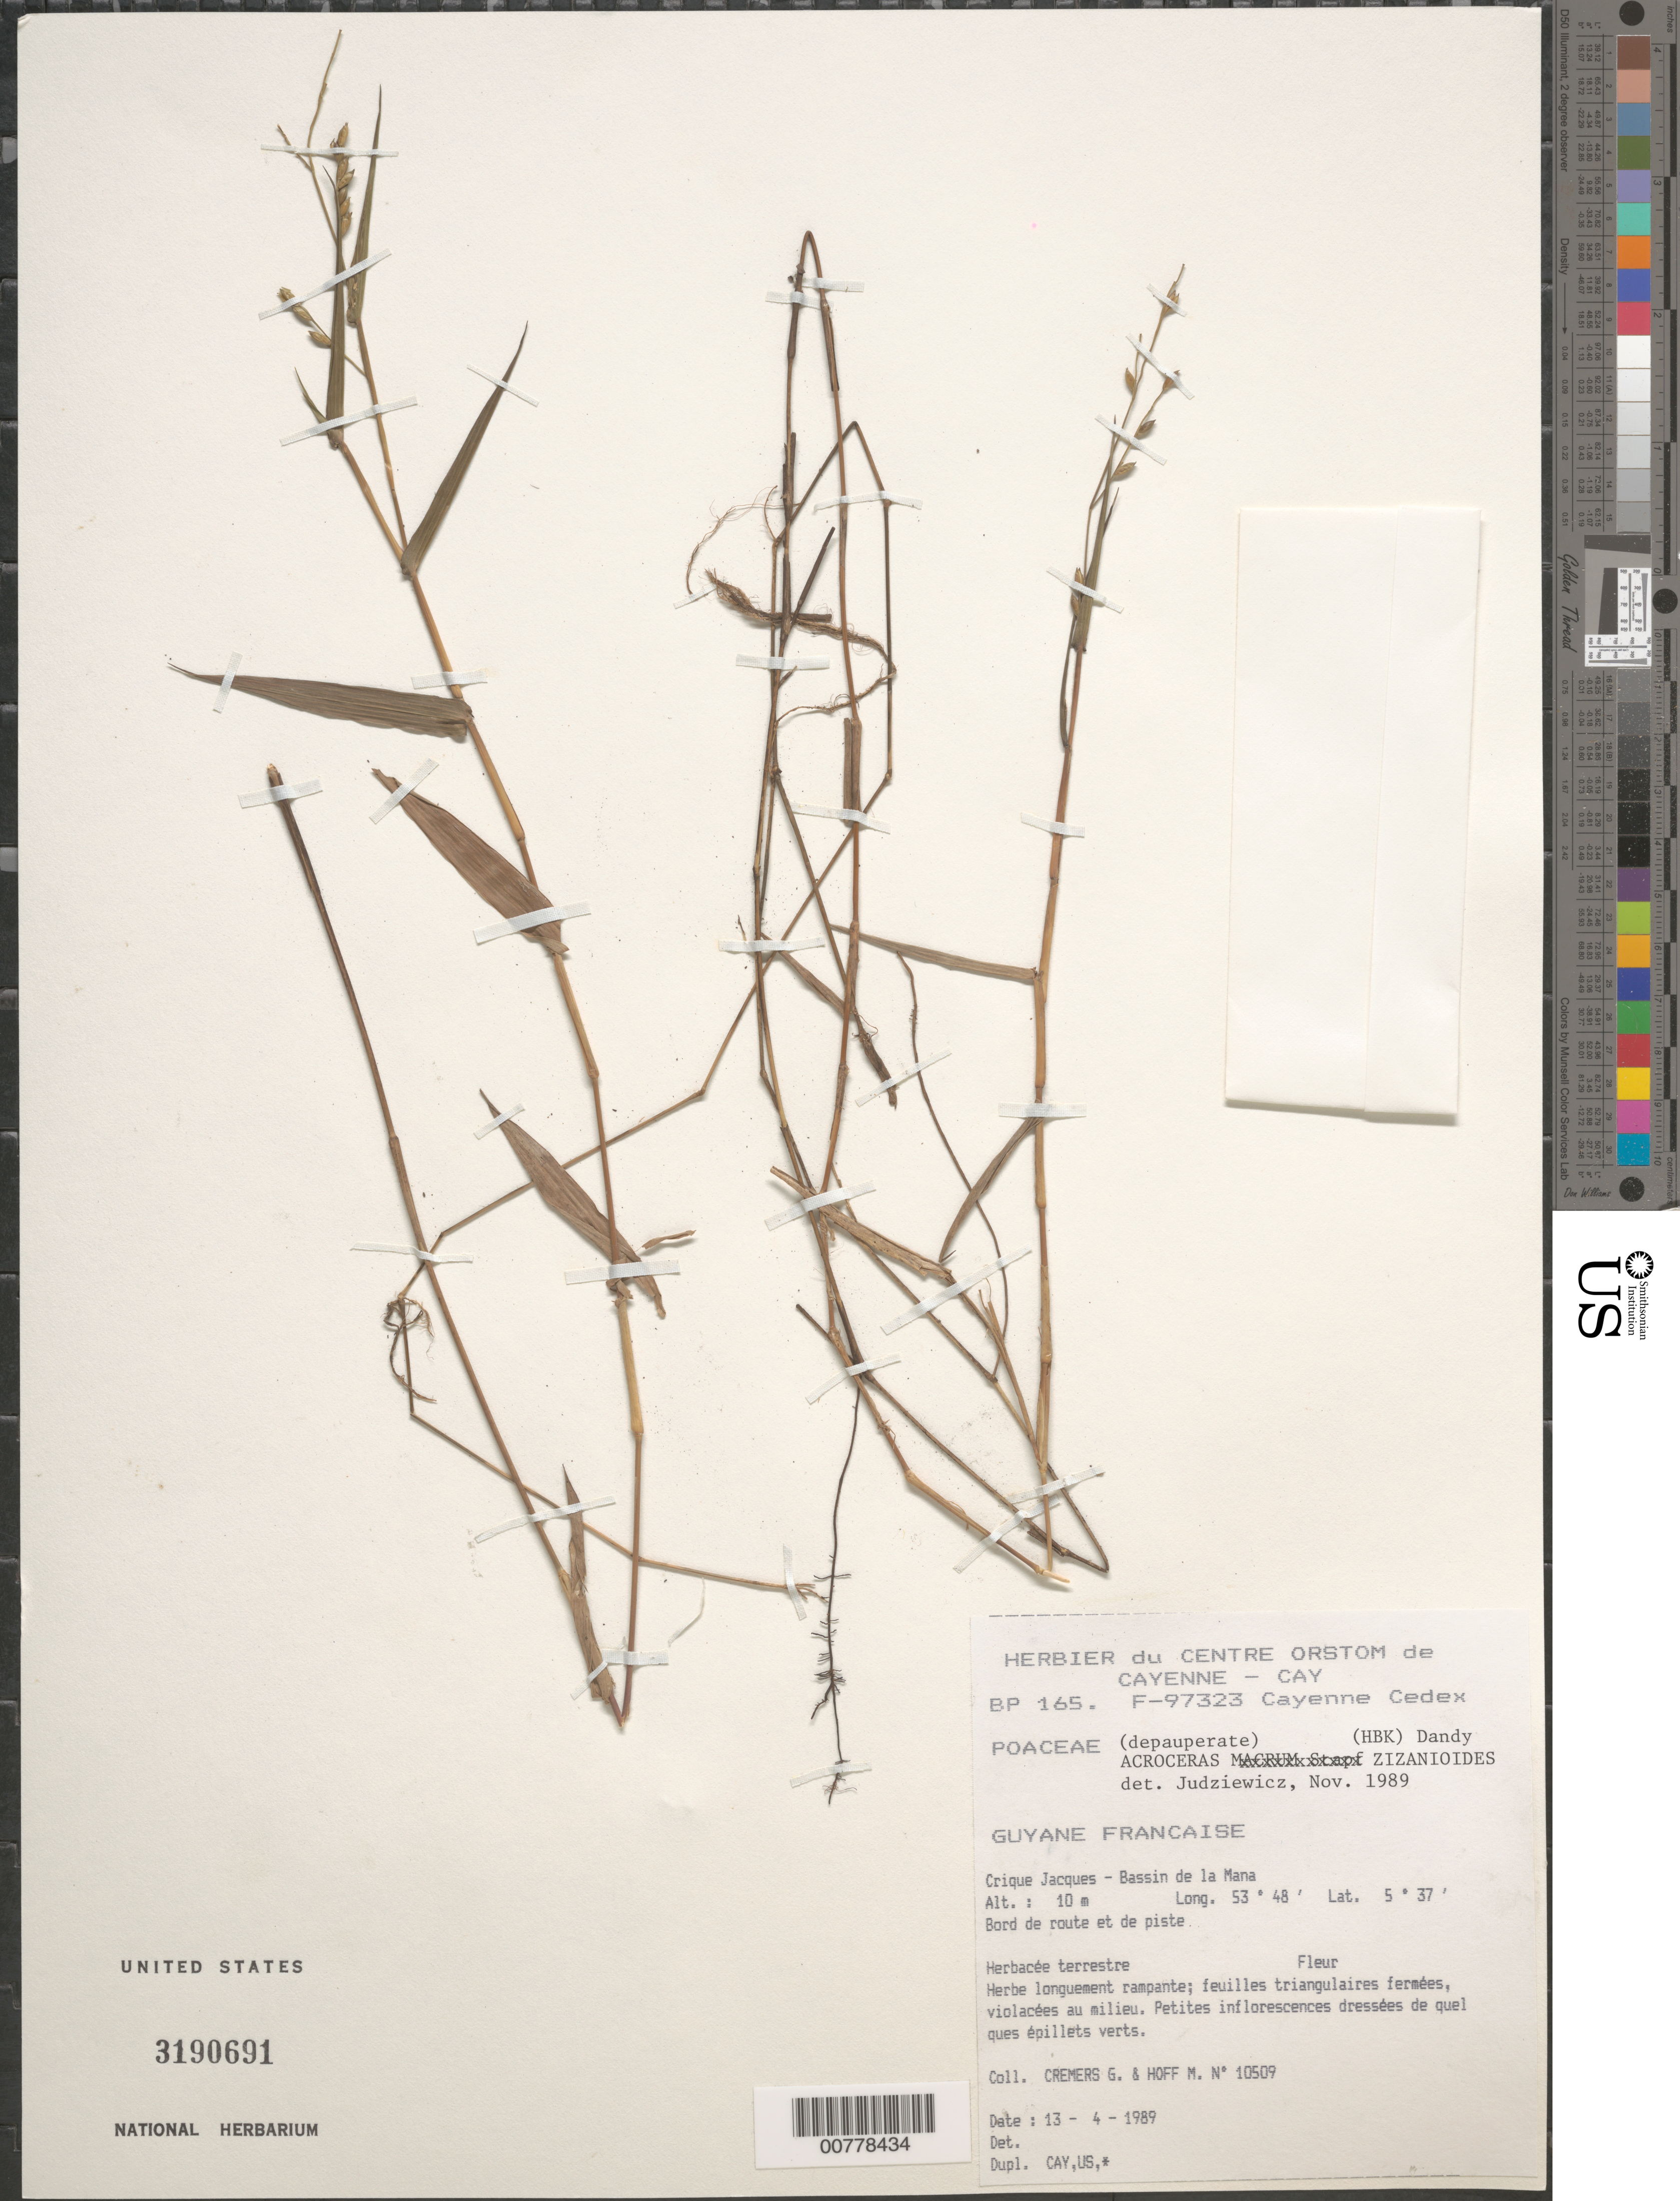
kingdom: Plantae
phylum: Tracheophyta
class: Liliopsida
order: Poales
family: Poaceae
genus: Acroceras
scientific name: Acroceras zizanioides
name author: (Kunth) Dandy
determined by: Judziewicz, E. J.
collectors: G. Cremers & M. Hoff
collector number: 10509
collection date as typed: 13-Apr-89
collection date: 1989-04-13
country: French Guiana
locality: Crique Jacques, Bassin de la Mana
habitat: Along road and trail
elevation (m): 10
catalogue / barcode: US 3190691